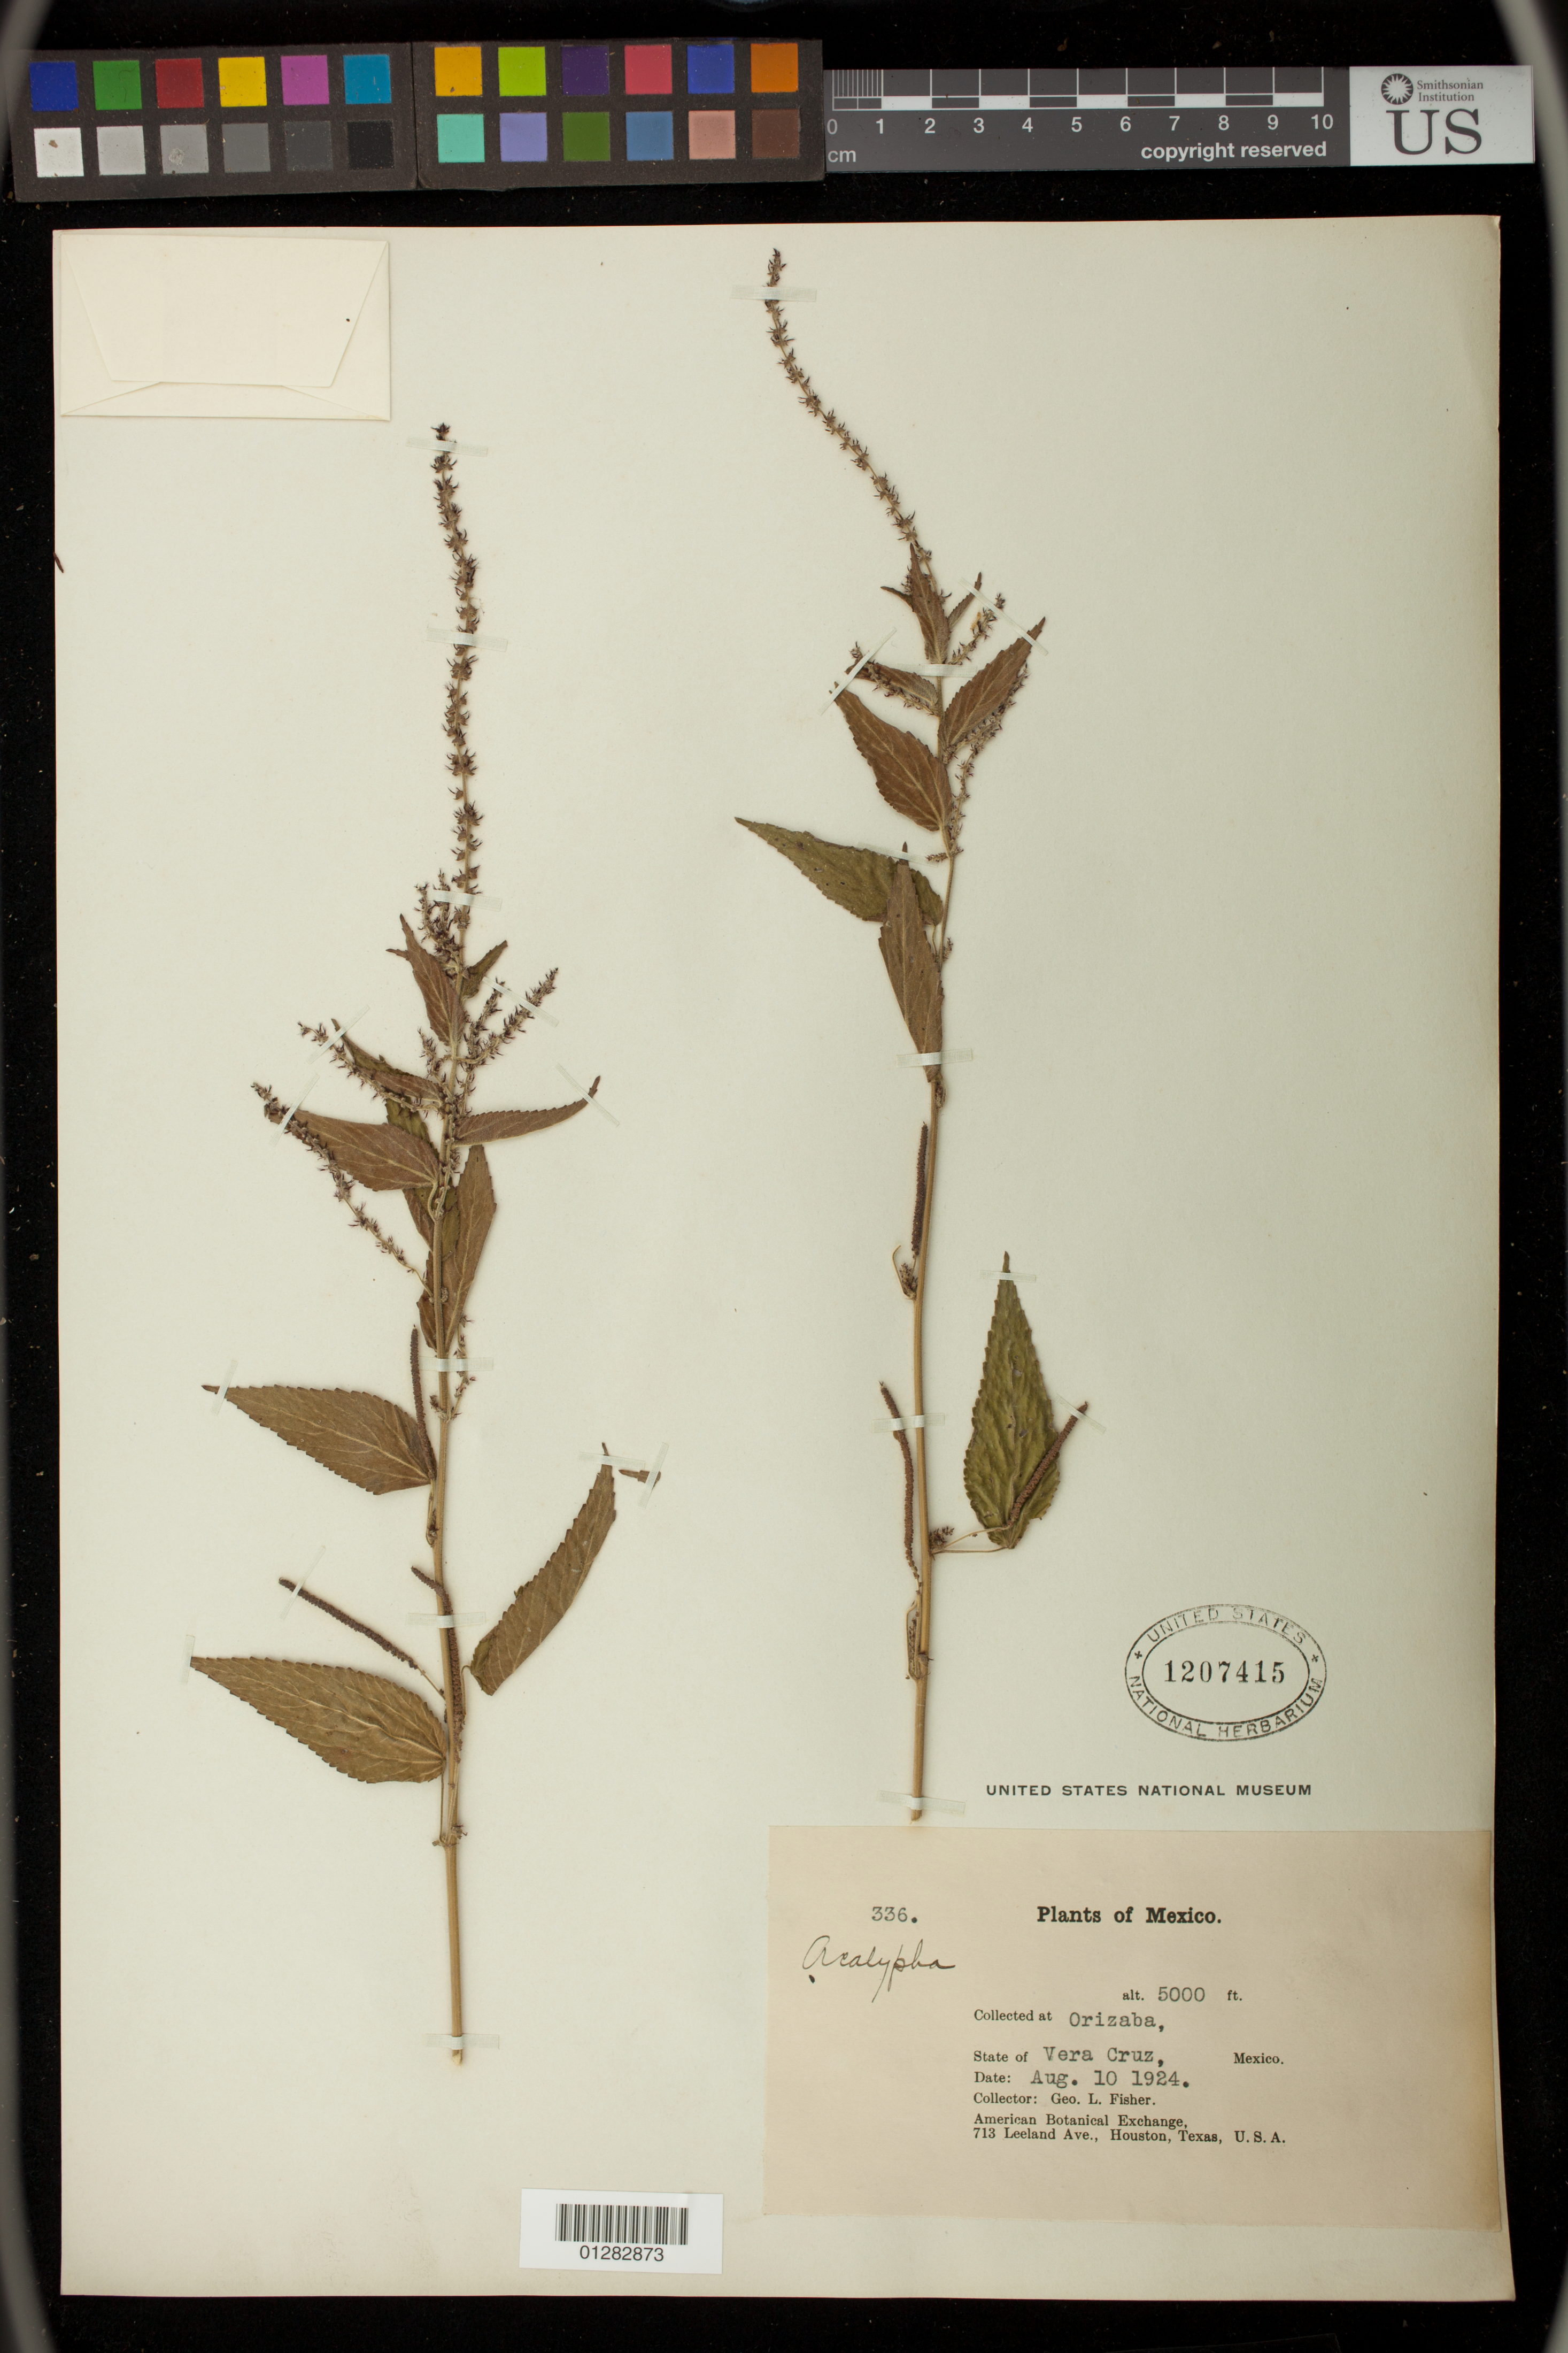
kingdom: Plantae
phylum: Tracheophyta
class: Magnoliopsida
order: Malpighiales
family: Euphorbiaceae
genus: Acalypha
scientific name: Acalypha sp.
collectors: G. L. Fisher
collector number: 336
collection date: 1924-08-10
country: Mexico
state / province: Veracruz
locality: Orizaba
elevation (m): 1524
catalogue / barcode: US 1207415